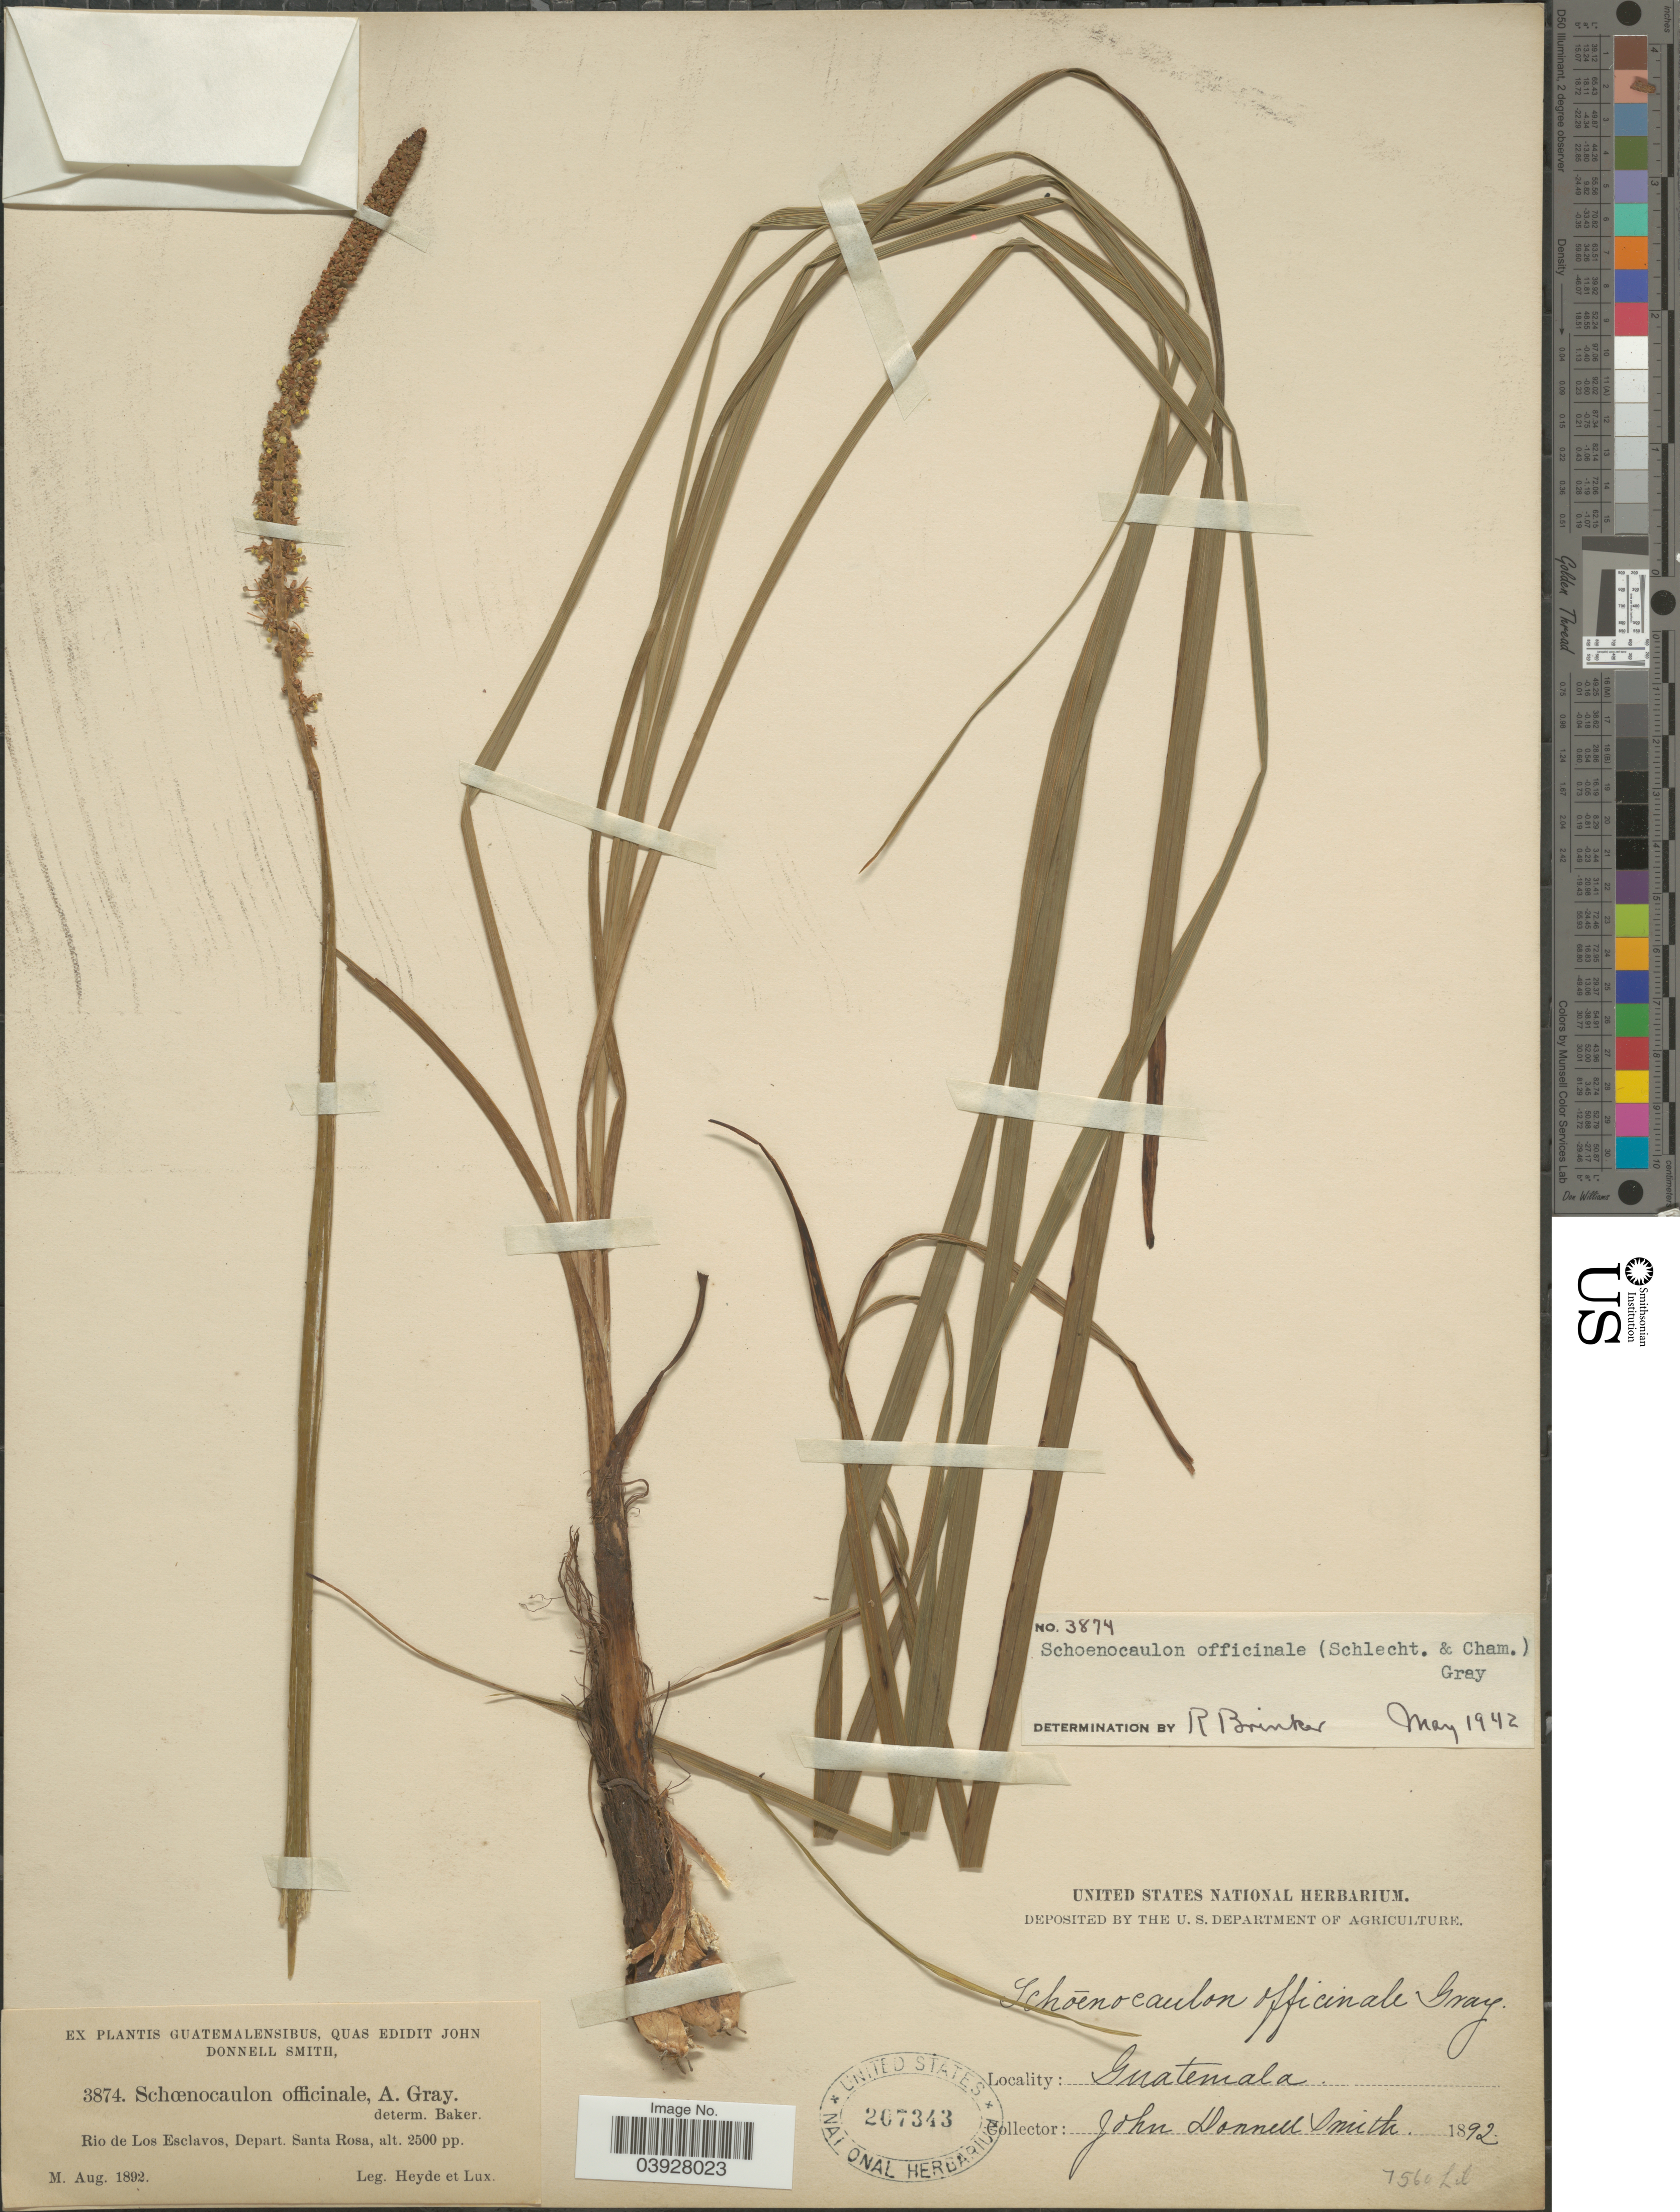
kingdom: Plantae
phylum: Tracheophyta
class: Liliopsida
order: Liliales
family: Melanthiaceae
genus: Schoenocaulon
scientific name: Schoenocaulon officinale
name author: (Schltdl.) A. Gray ex Benth.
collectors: Heyde, Lux & J. Donnell Smith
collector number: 3874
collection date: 1892-08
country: Guatemala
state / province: Santa Rosa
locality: Rio de Los Esclavos, Depart. Santa Rosa.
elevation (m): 762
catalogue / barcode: US 207343